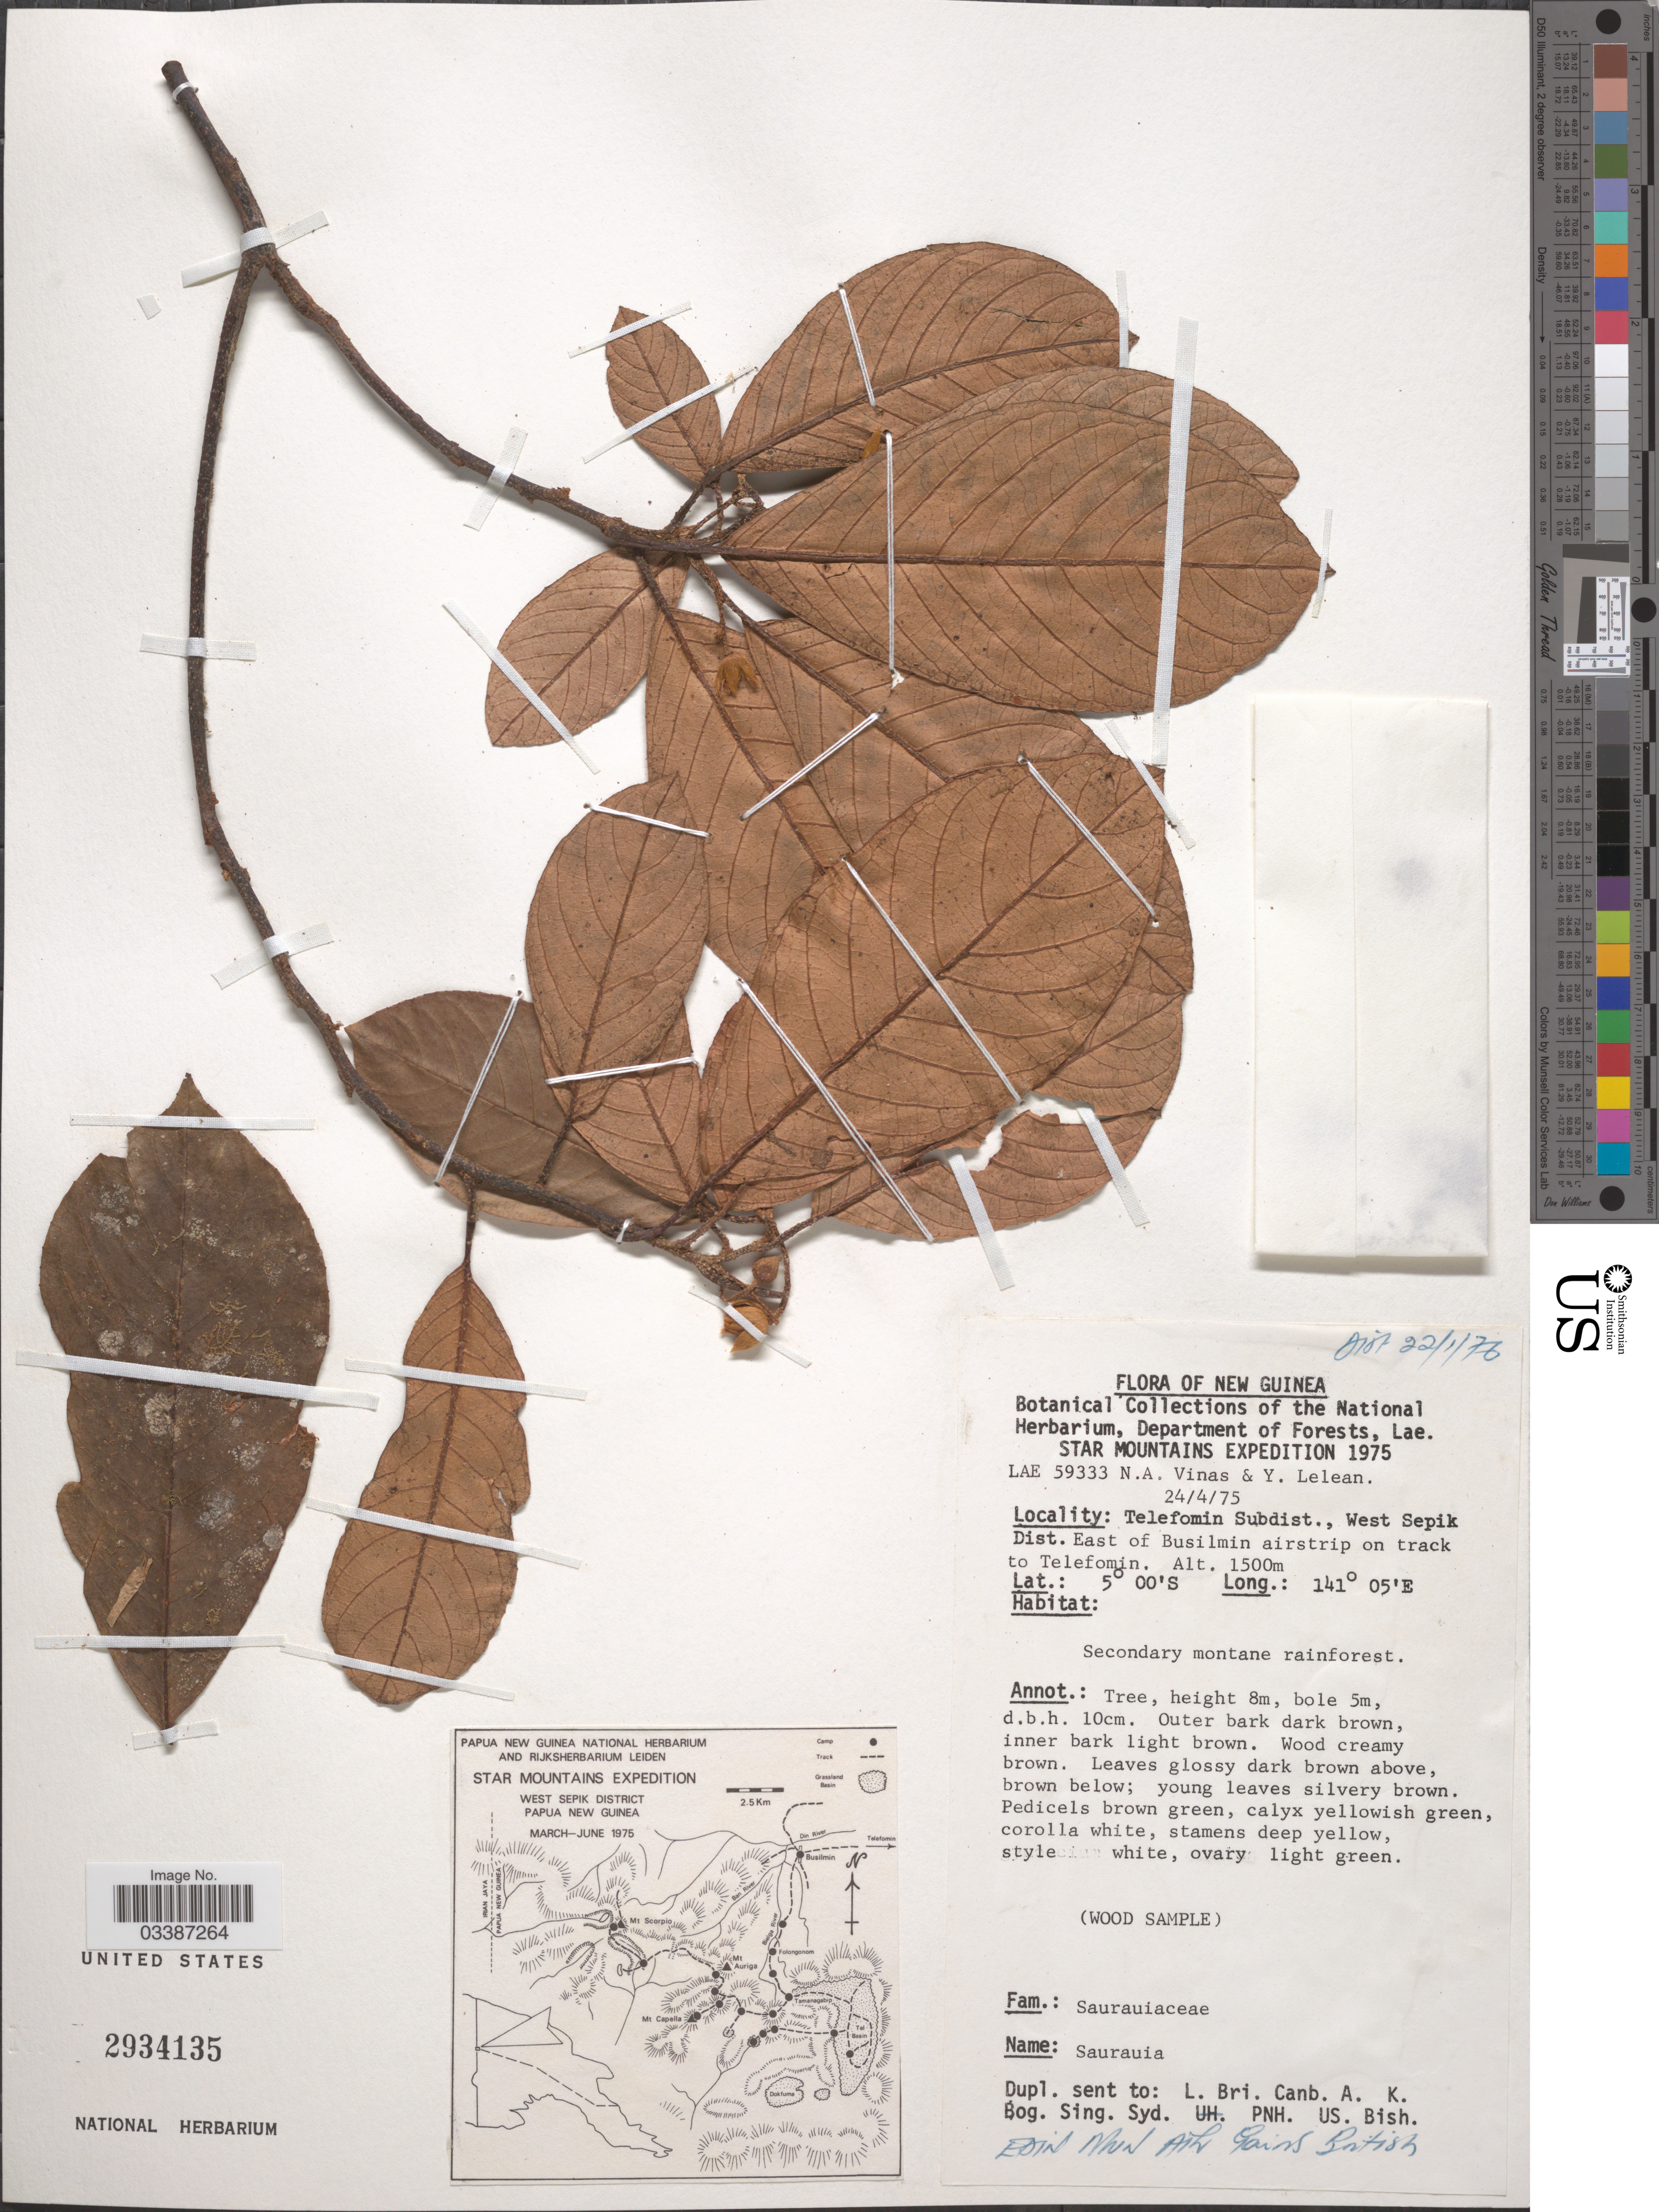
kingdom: Plantae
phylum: Tracheophyta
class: Magnoliopsida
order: Ericales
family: Actinidiaceae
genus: Saurauia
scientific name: Saurauia sp.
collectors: N. Vinas & Y. Lelean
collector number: LAE 59333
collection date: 1975-04-24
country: Papua New Guinea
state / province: Sandaun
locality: Star Mountains. West Sepik District. New Guinea. Telefomin Subdist. East of Busilmin airstrip on track to Telefomin.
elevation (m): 1500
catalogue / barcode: US 2934135